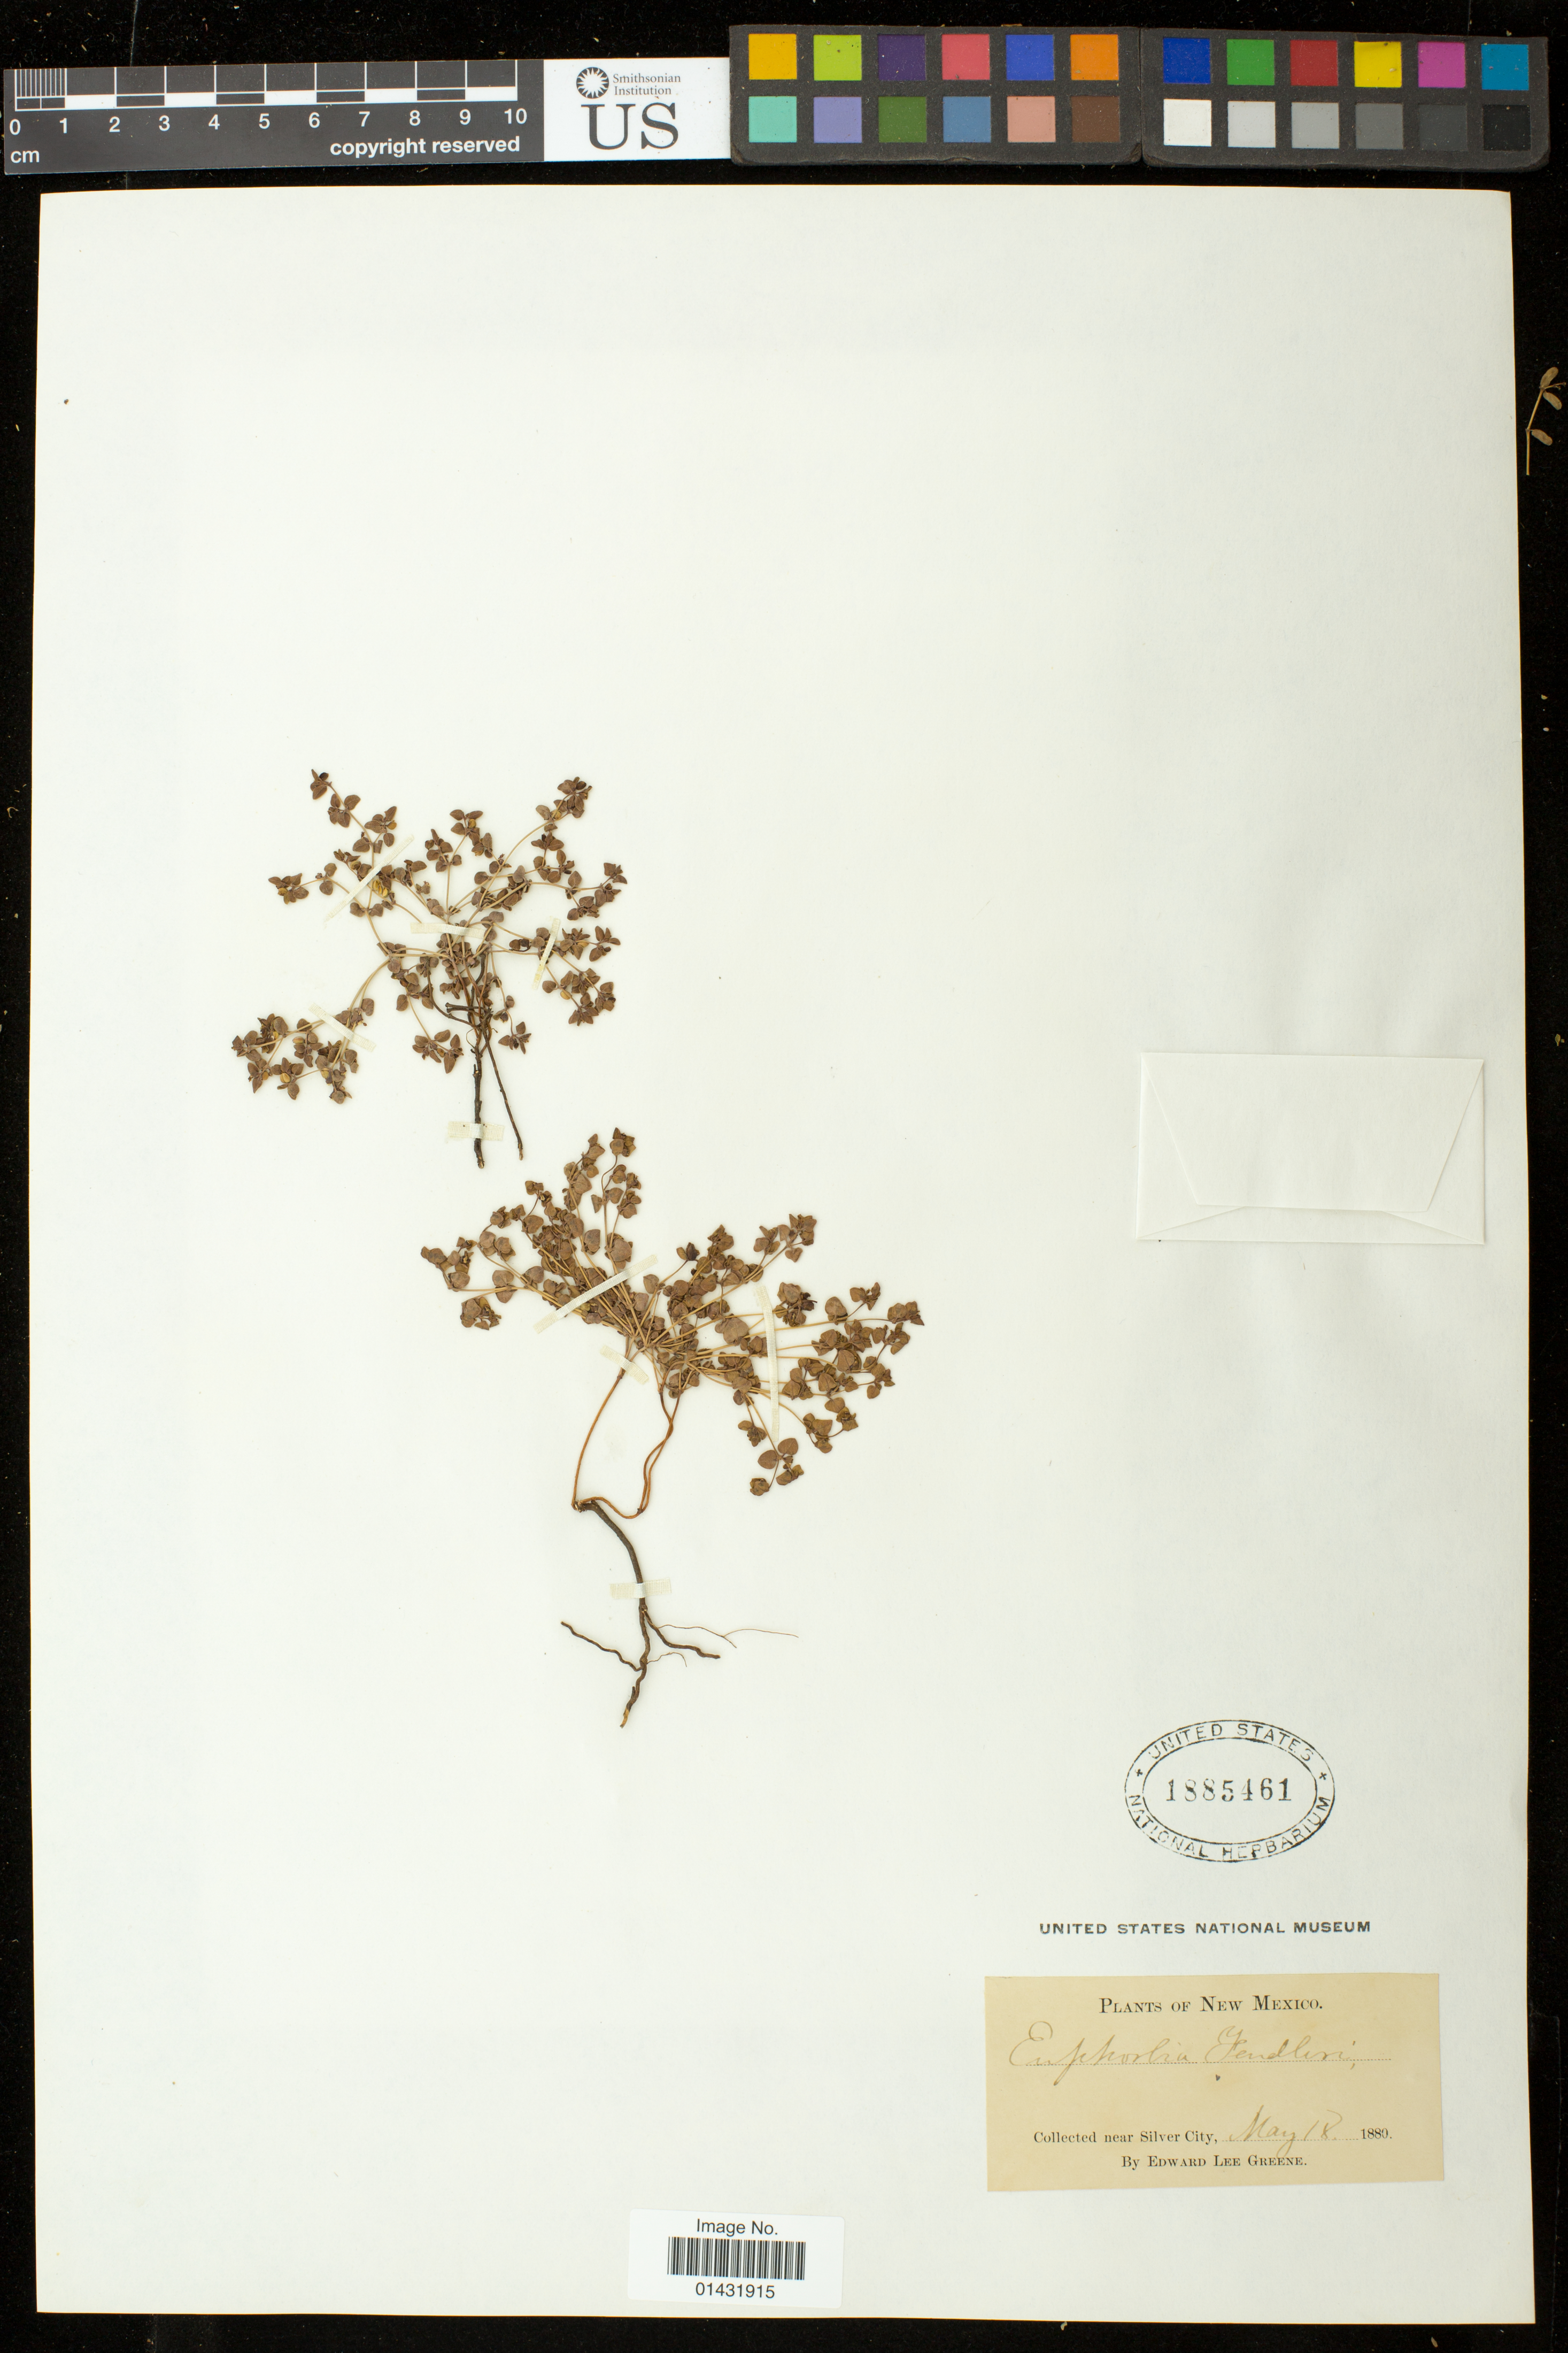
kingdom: Plantae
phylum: Tracheophyta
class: Magnoliopsida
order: Malpighiales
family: Euphorbiaceae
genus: Euphorbia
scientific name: Euphorbia fendleri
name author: Torr. & A. Gray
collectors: E. L. Greene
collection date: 1880-05-18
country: United States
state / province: New Mexico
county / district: Grant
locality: Near Silver City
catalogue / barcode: US 1885461